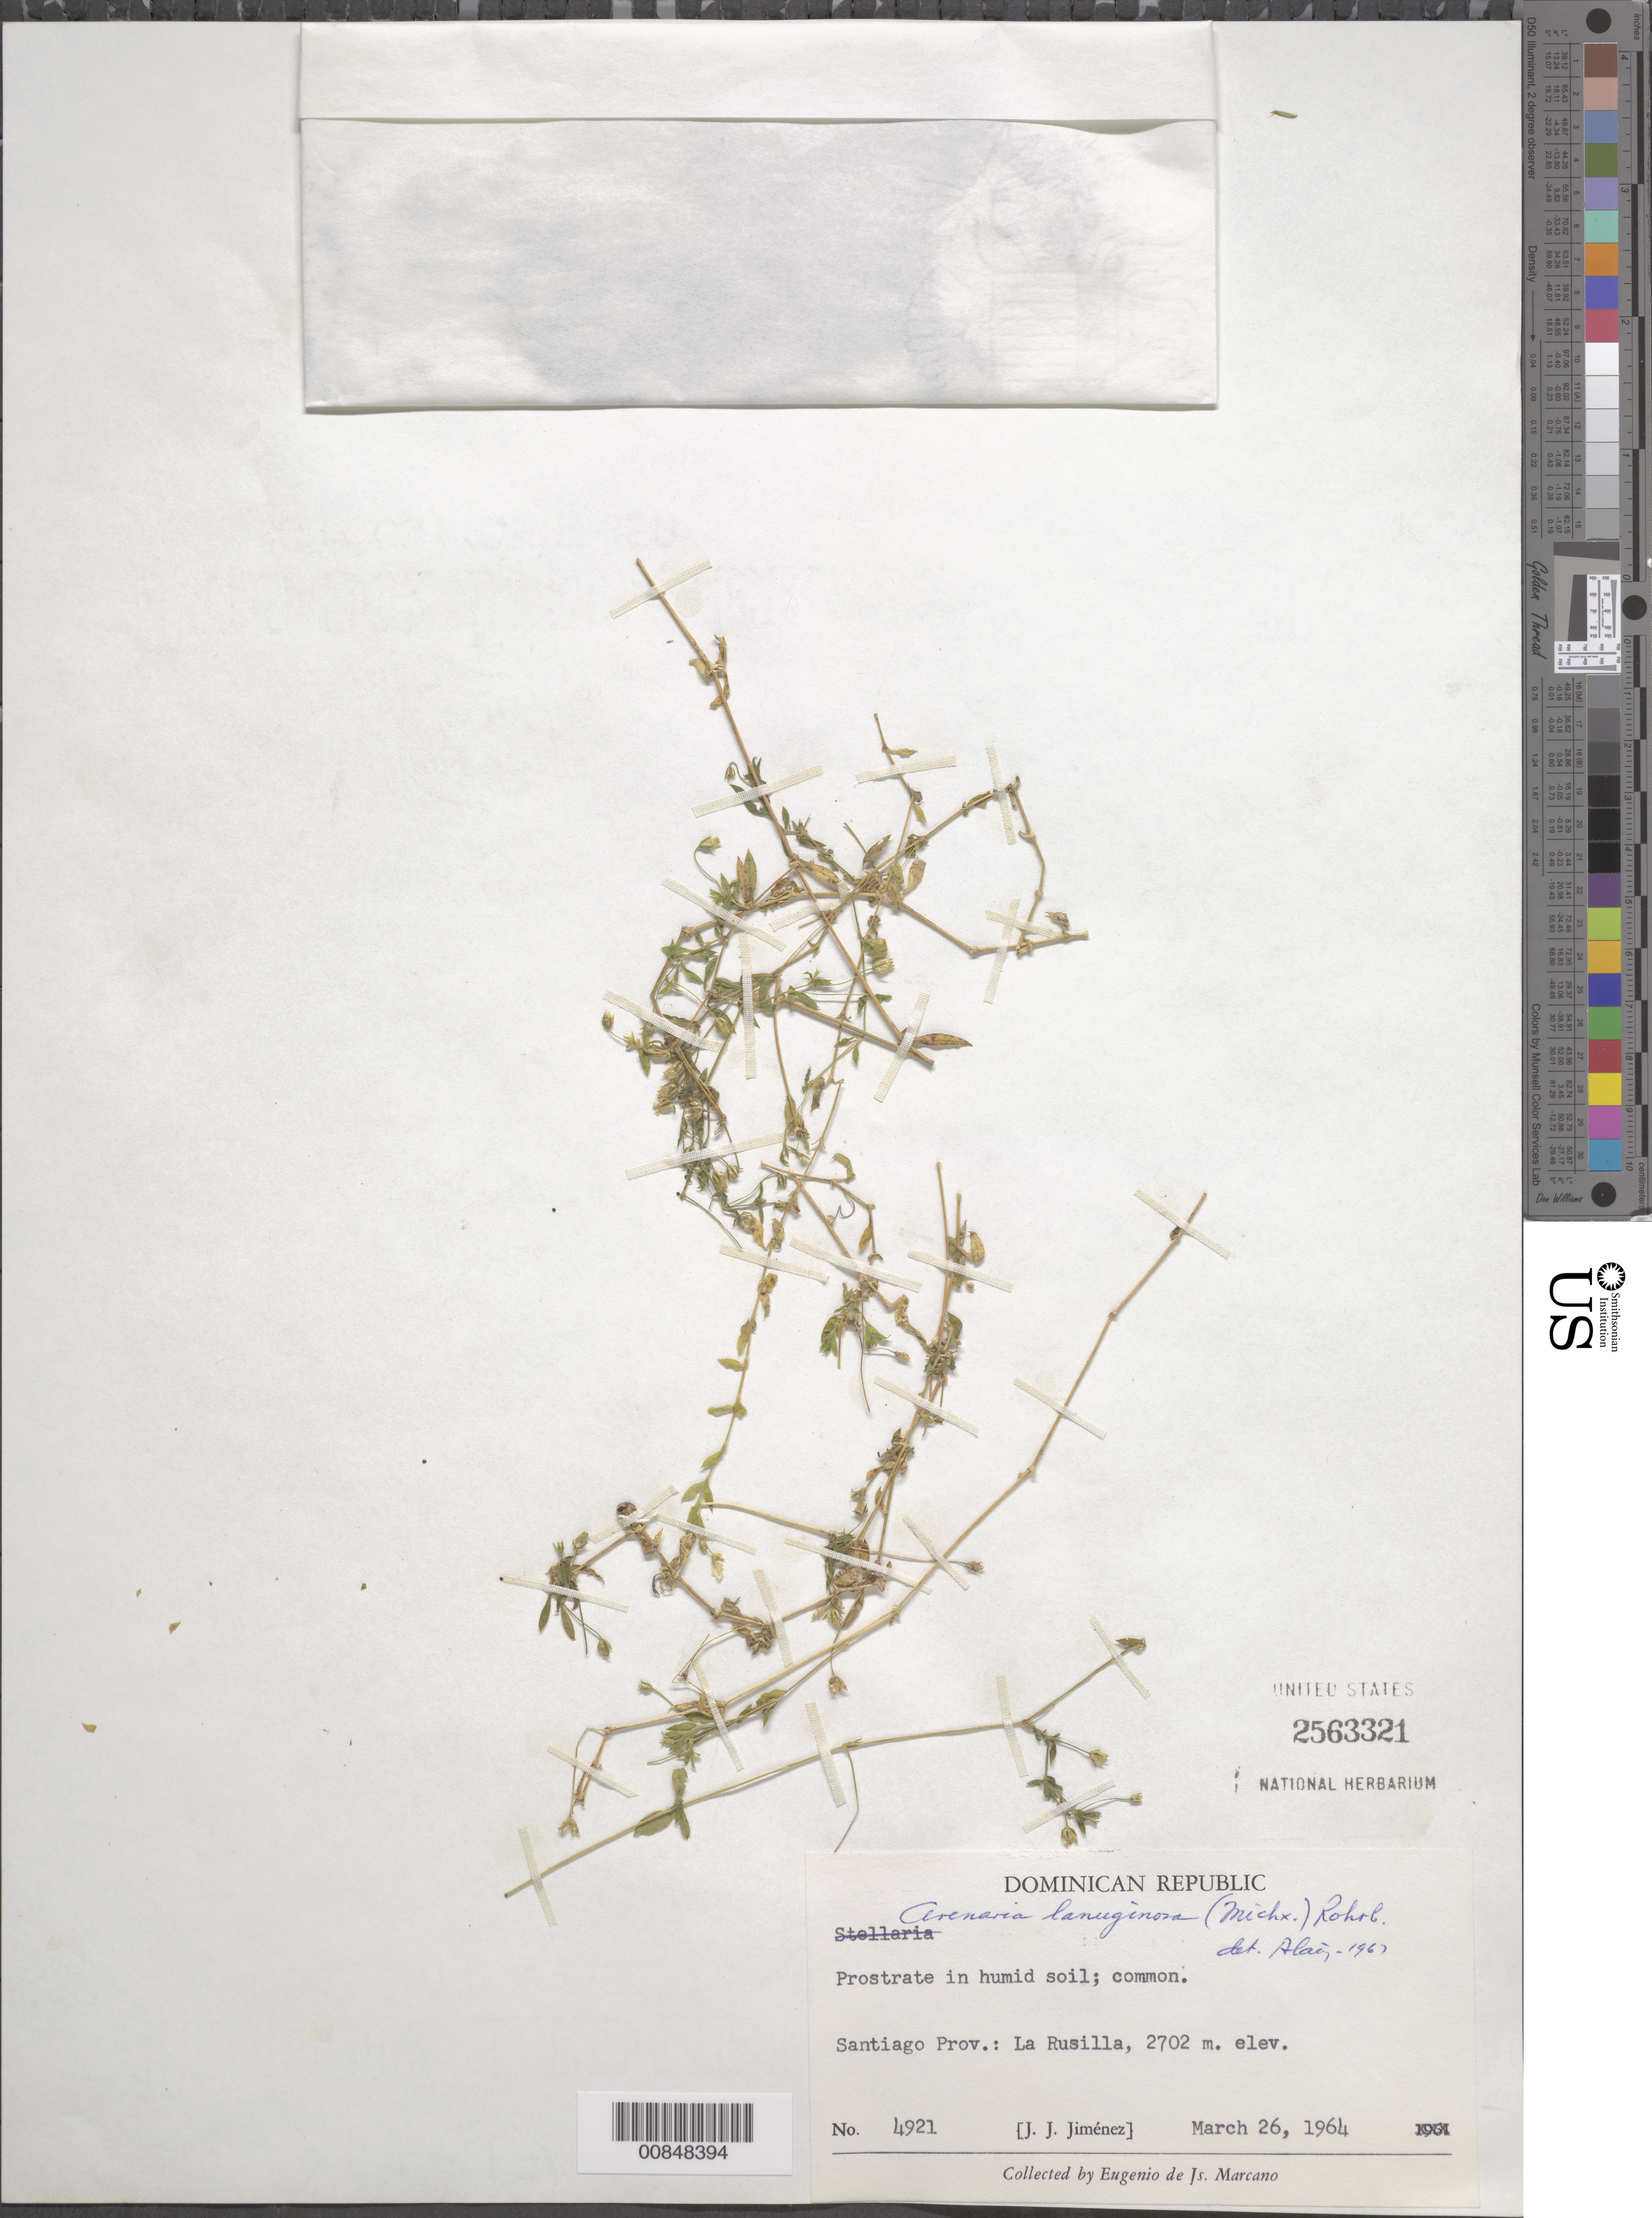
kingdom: Plantae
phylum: Tracheophyta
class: Magnoliopsida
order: Caryophyllales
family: Caryophyllaceae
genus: Arenaria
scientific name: Arenaria lanuginosa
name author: (Michx.) Rohrb.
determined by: Liogier, Alain H.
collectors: J. J. Jiménez Almonte & E. J. Marcano F.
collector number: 4921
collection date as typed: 26 Mar 1964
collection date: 1964-03-26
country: Dominican Republic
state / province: Santiago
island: Hispaniola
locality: La Rusilla.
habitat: In humid soil.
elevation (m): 2702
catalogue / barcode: US 2563321